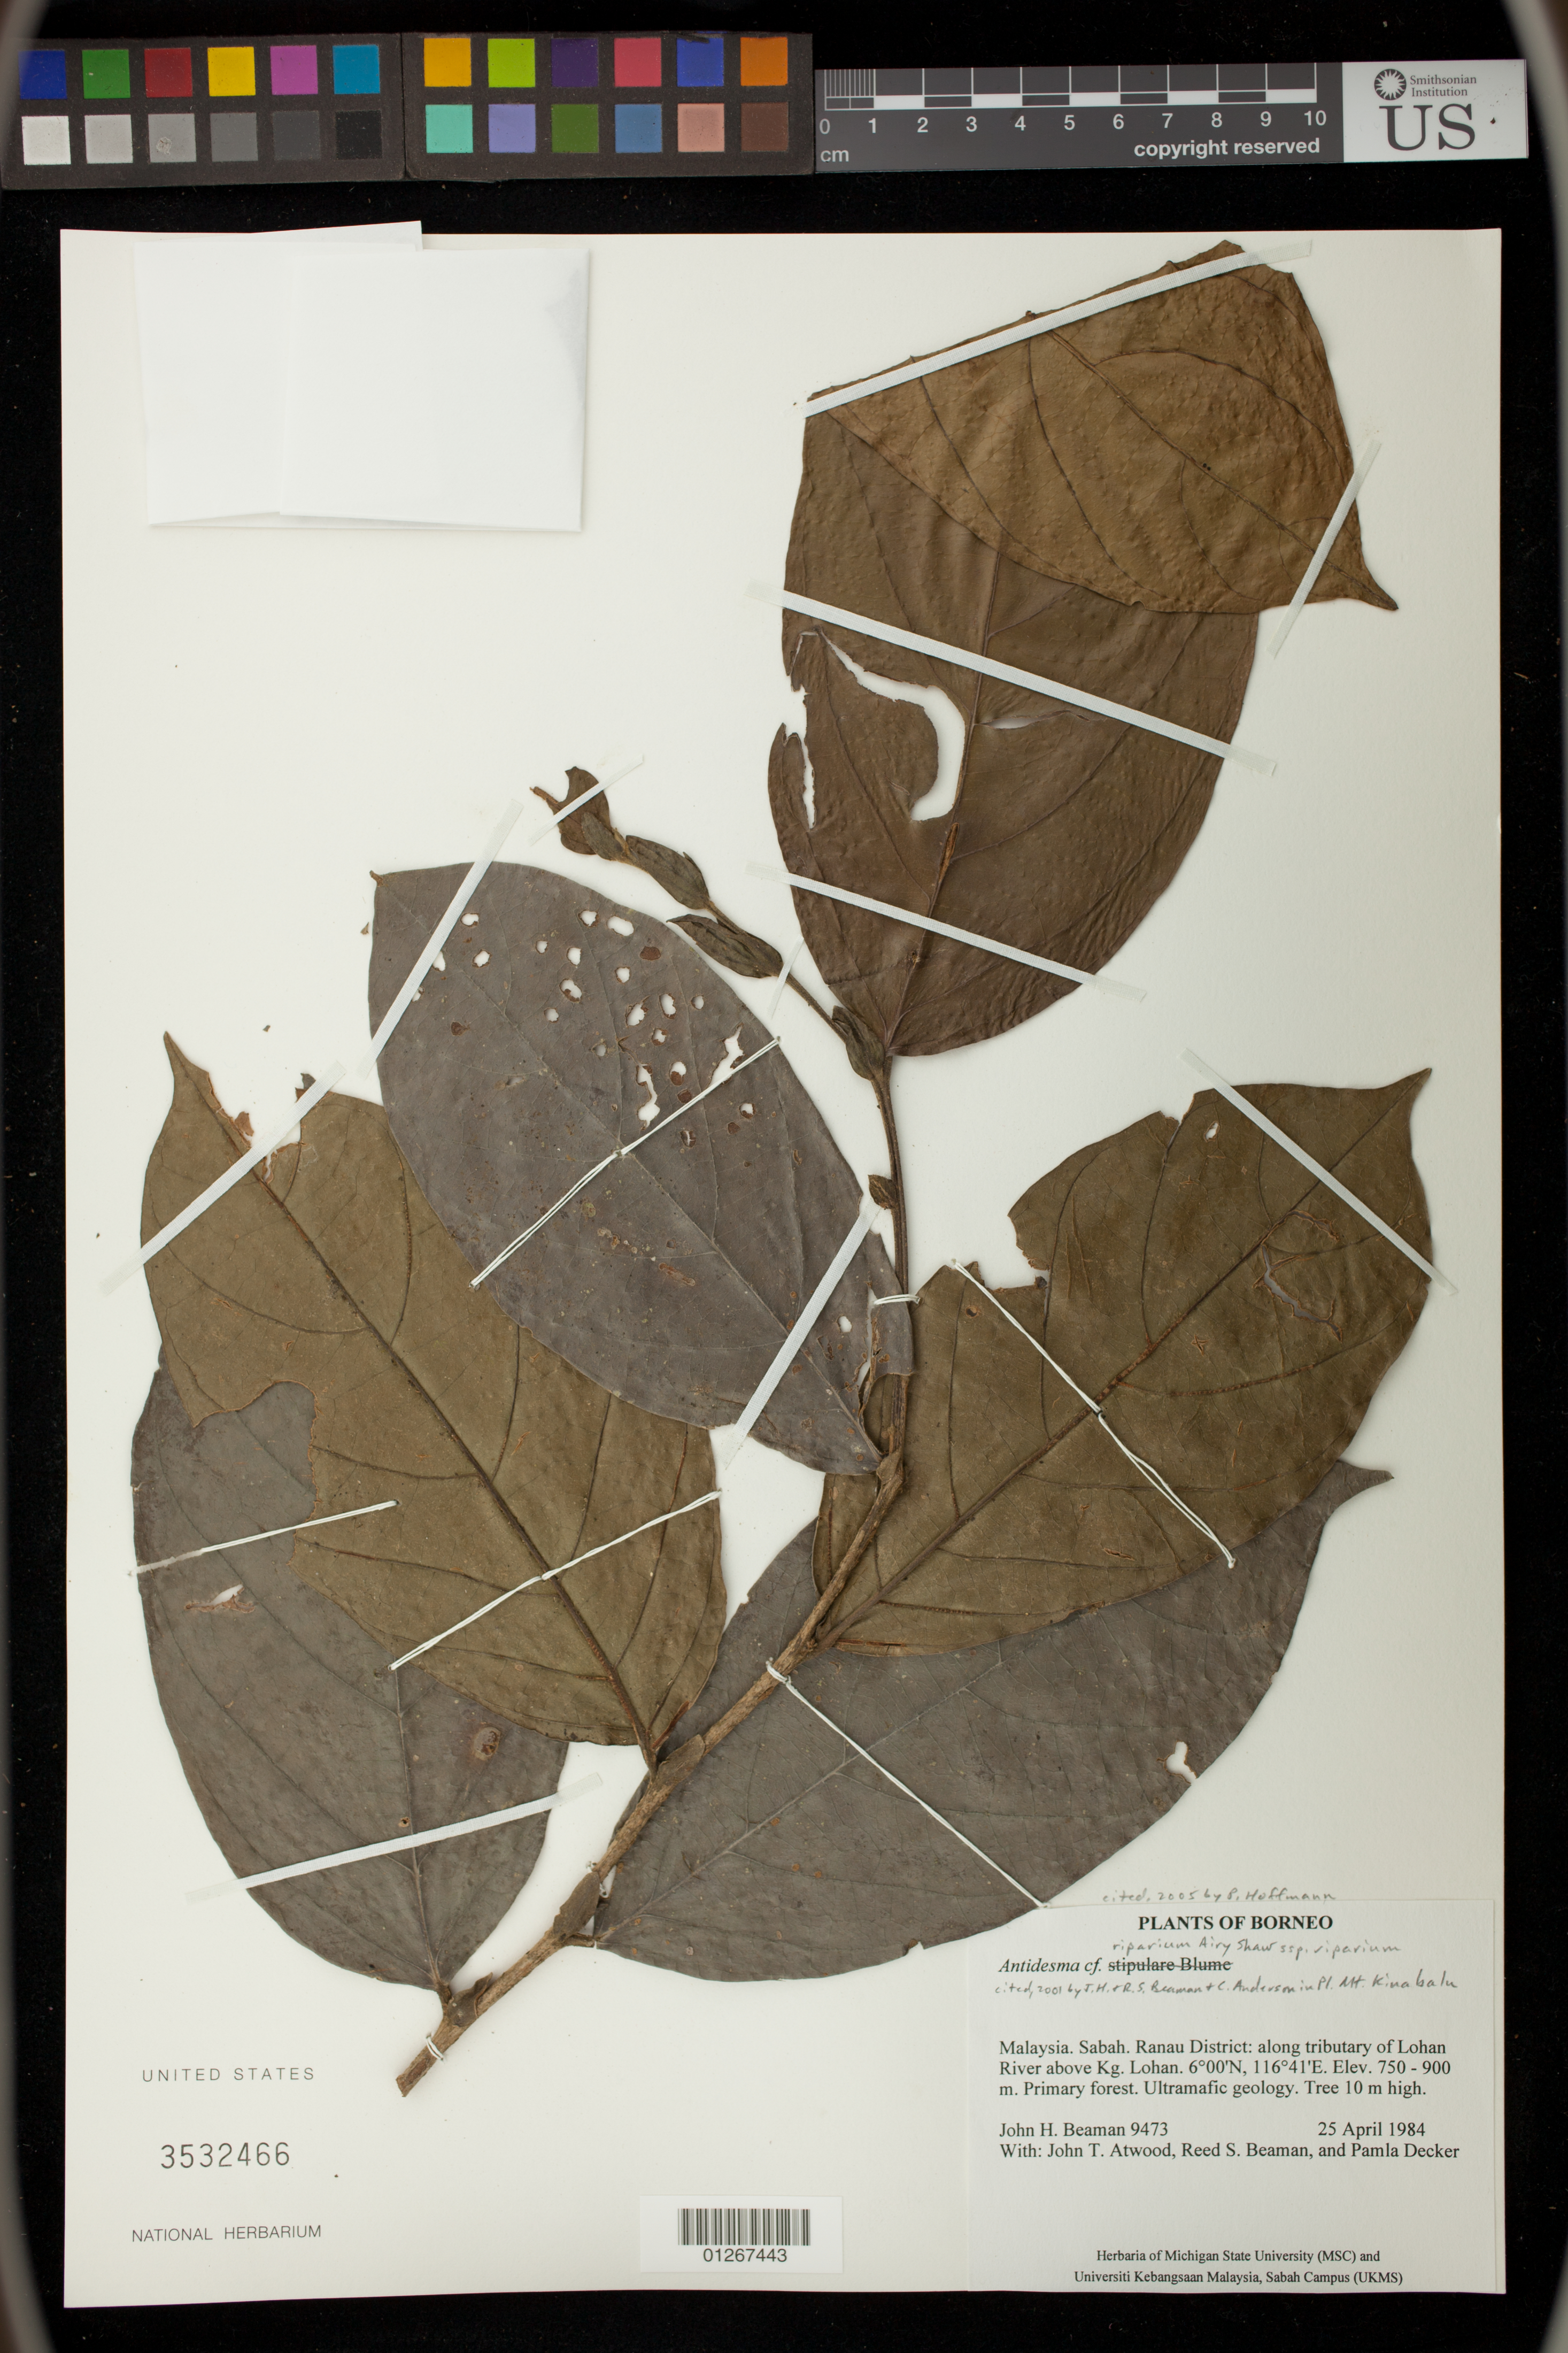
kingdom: Plantae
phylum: Tracheophyta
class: Magnoliopsida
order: Malpighiales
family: Phyllanthaceae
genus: Antidesma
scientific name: Antidesma riparium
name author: Airy Shaw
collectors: J. H. Beaman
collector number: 9473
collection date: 1984-04-25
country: Malaysia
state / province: Sabah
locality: Ranau District: along tributary of Lohan River above Kg. Lohan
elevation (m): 229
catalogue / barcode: US 3532466